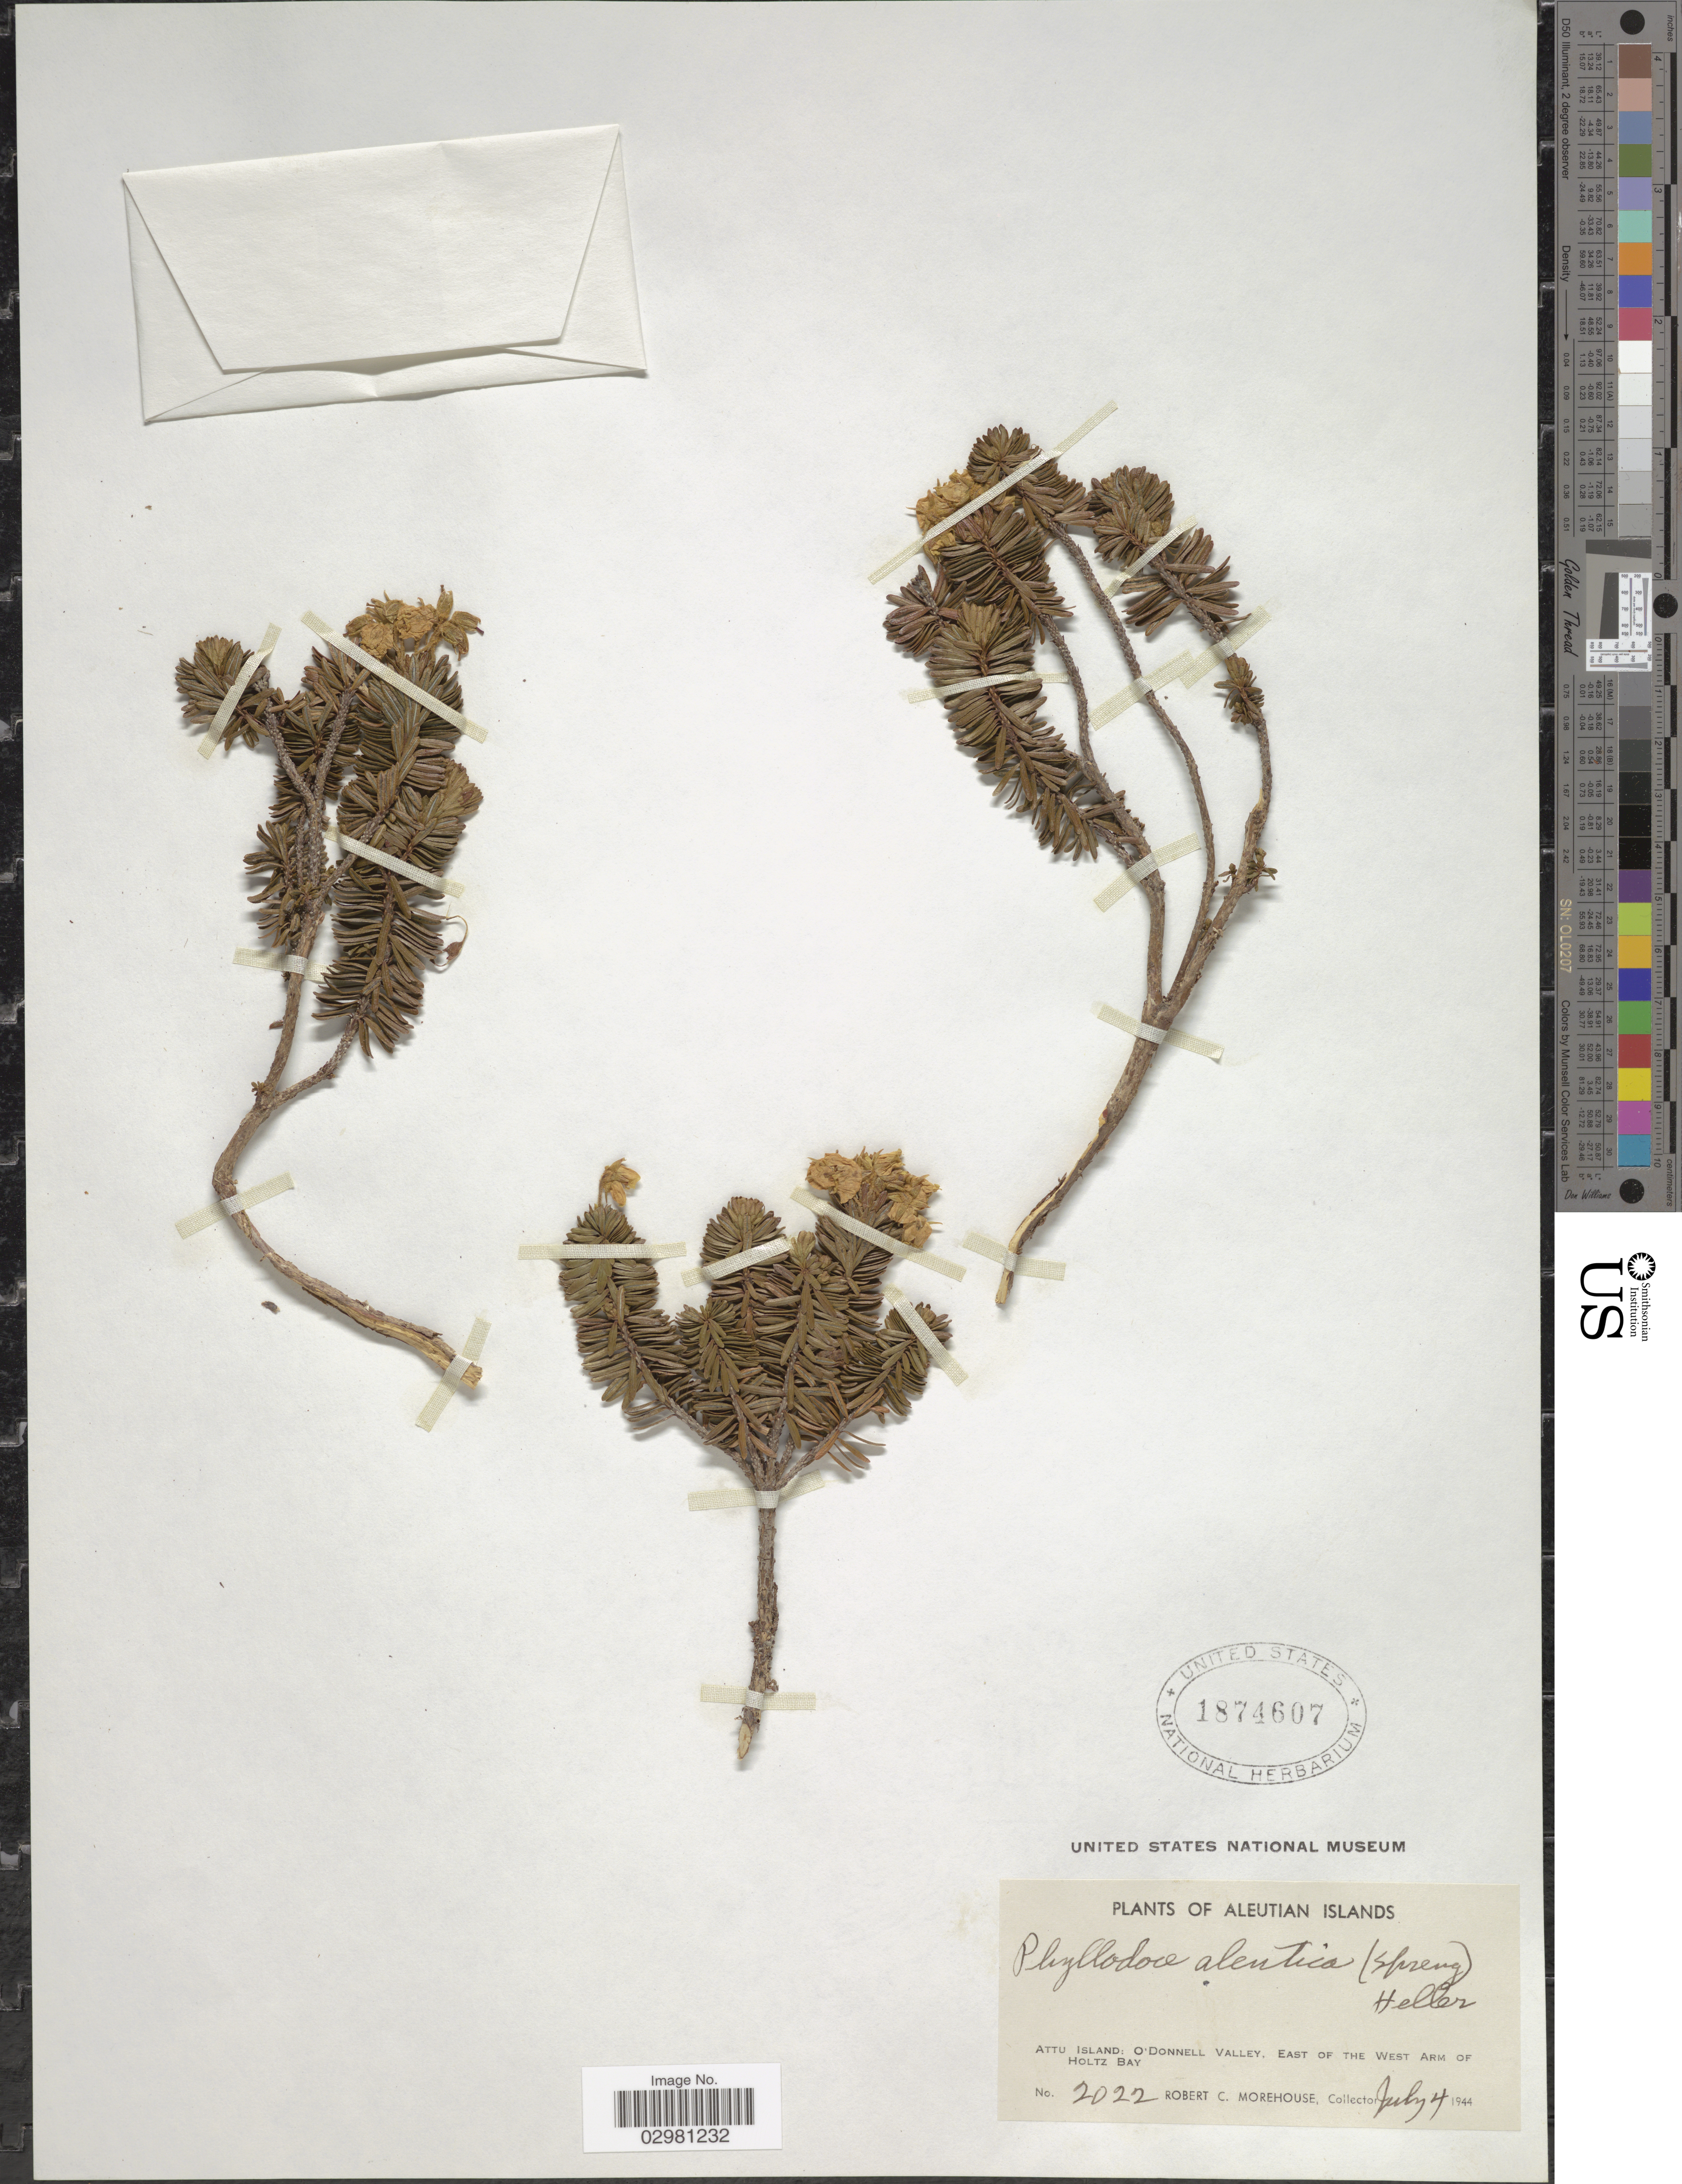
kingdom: Plantae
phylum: Tracheophyta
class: Magnoliopsida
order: Ericales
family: Ericaceae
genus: Phyllodoce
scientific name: Phyllodoce aleutica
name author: (Spreng.) A. Heller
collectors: R. Morehouse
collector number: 2022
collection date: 1944-07-04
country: United States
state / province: Alaska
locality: Aleutian Islands, Attu Island: O'Donnell Valley, east of the West Arm of Holtz Bay.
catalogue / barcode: US 1874607